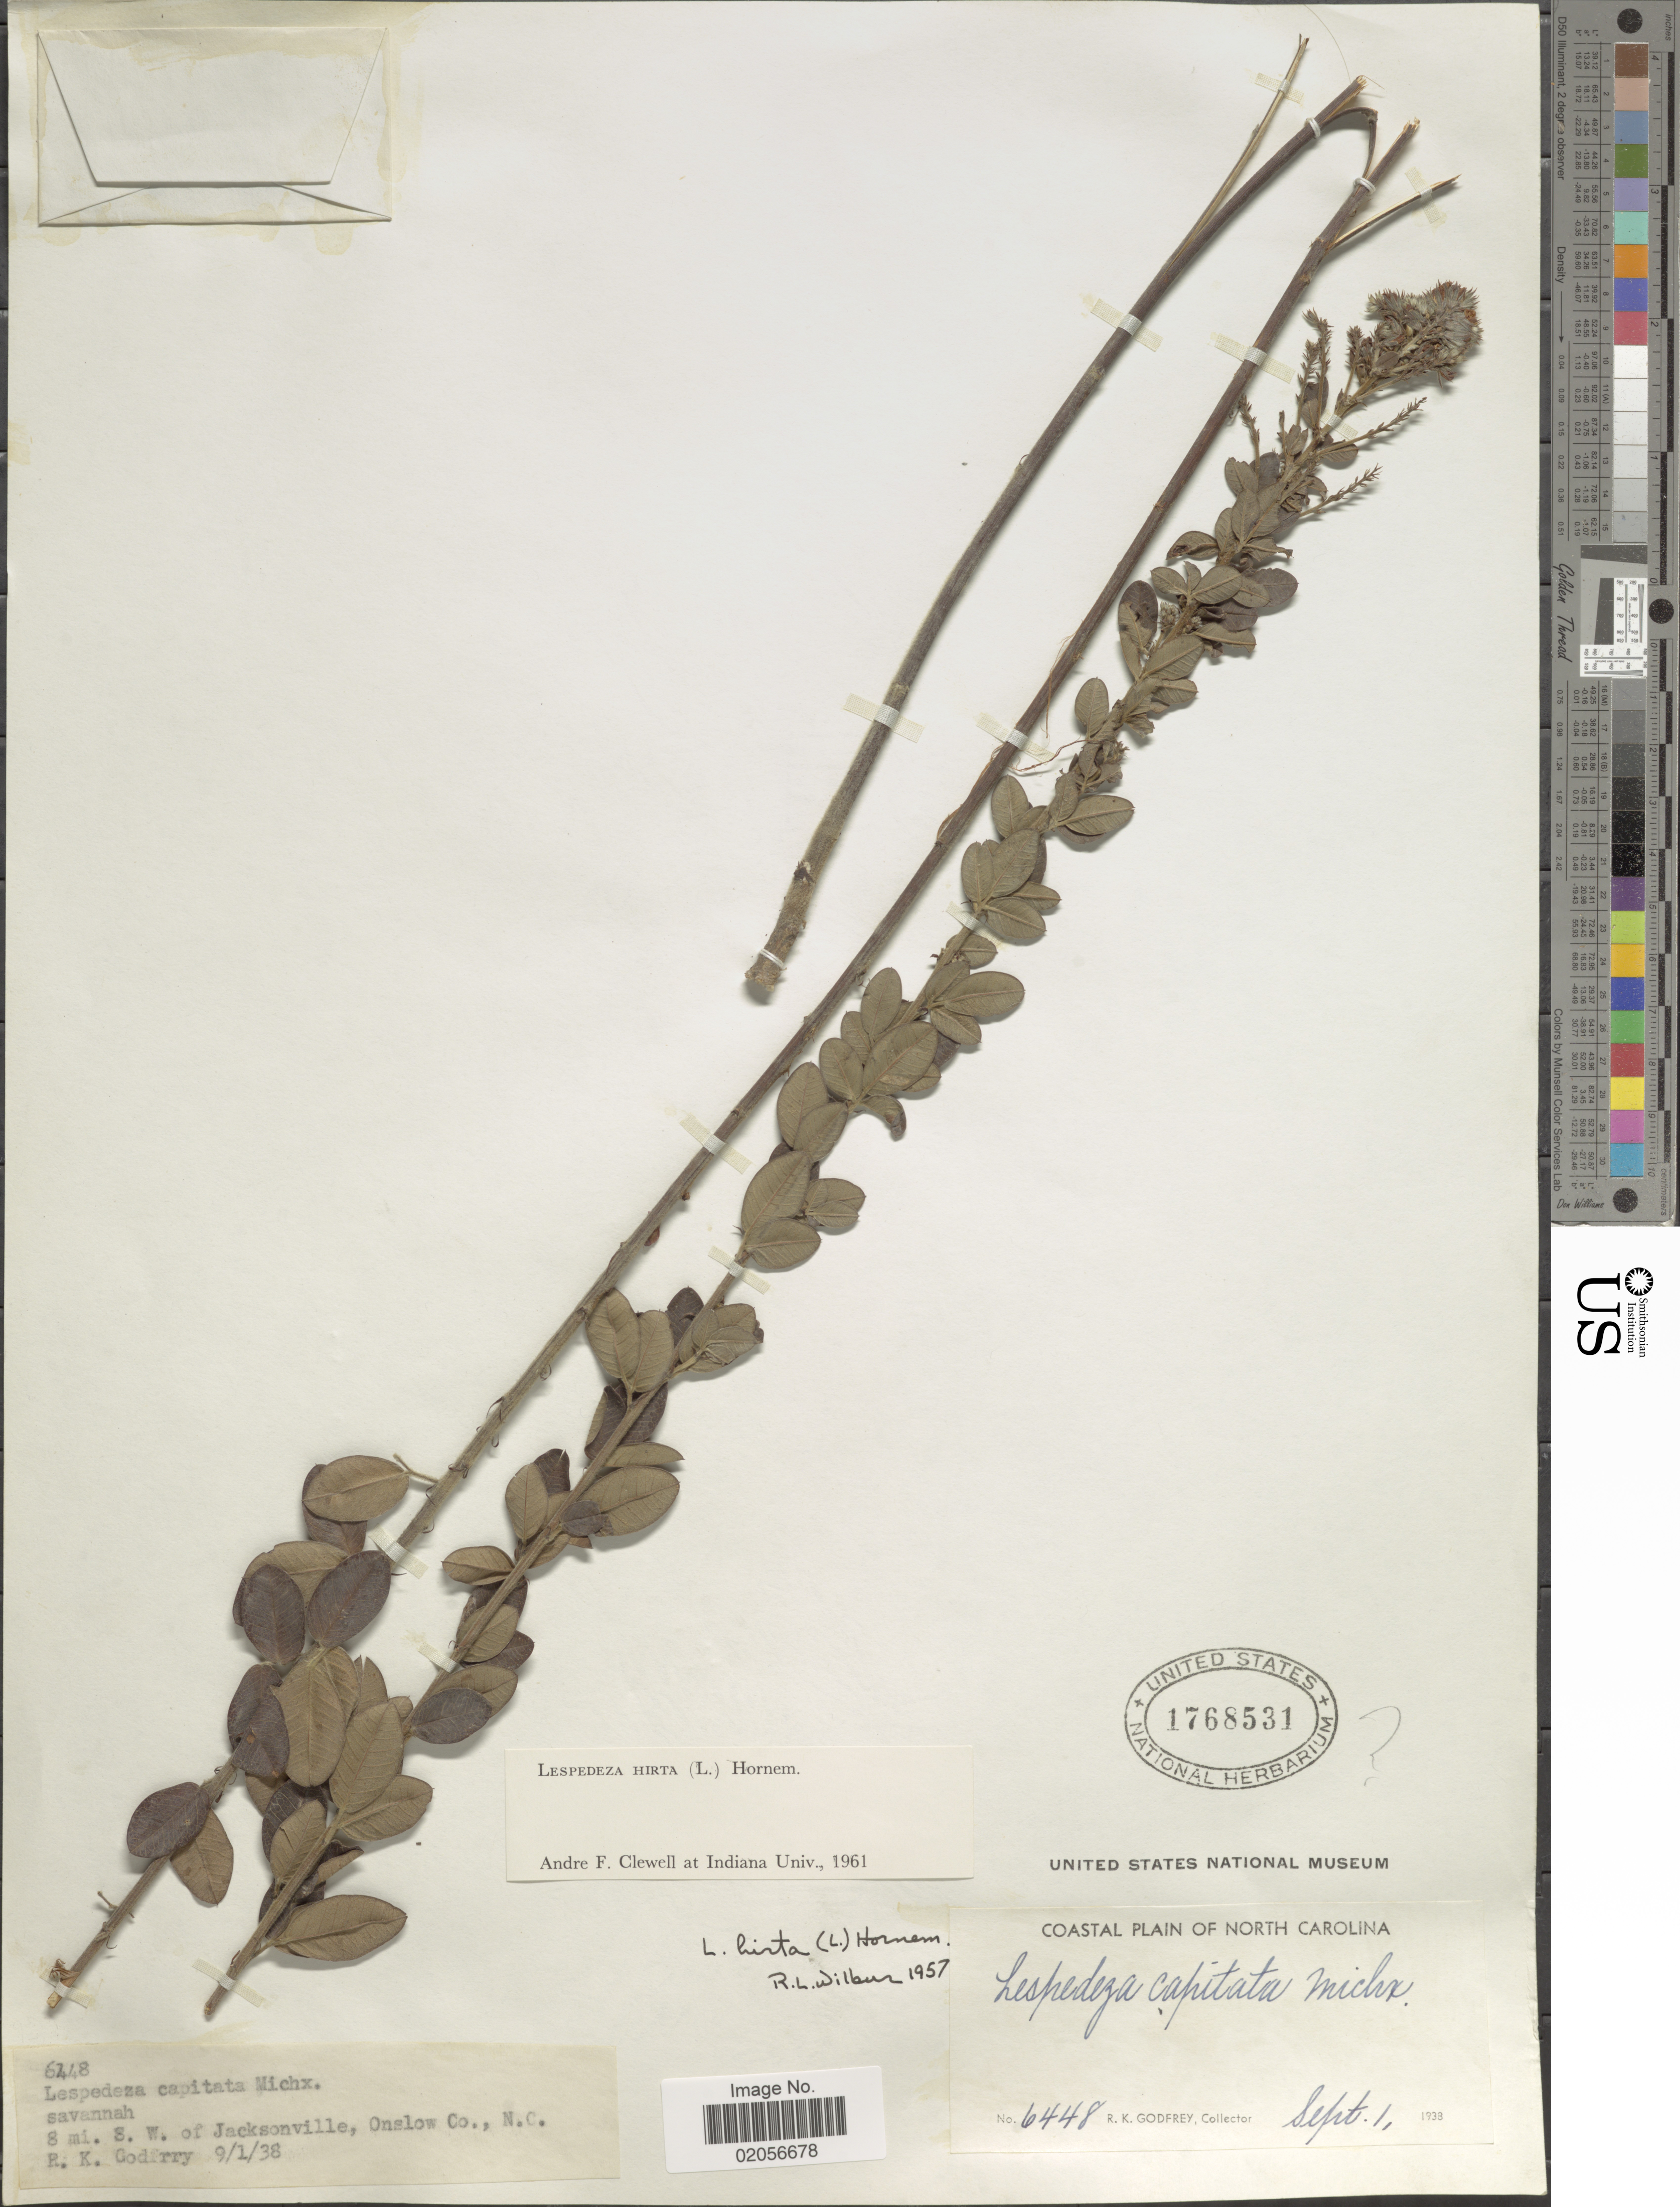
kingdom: Plantae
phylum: Tracheophyta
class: Magnoliopsida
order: Fabales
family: Fabaceae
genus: Lespedeza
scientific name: Lespedeza hirta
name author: (L.) Hornem.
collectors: R. K. Godfrey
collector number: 6448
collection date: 1938-09-01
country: United States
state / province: North Carolina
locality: Coastal Plain of North Carolina, savannah, 8 mi S.W. of Jacksonville, Onslow Co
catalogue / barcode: US 1768531